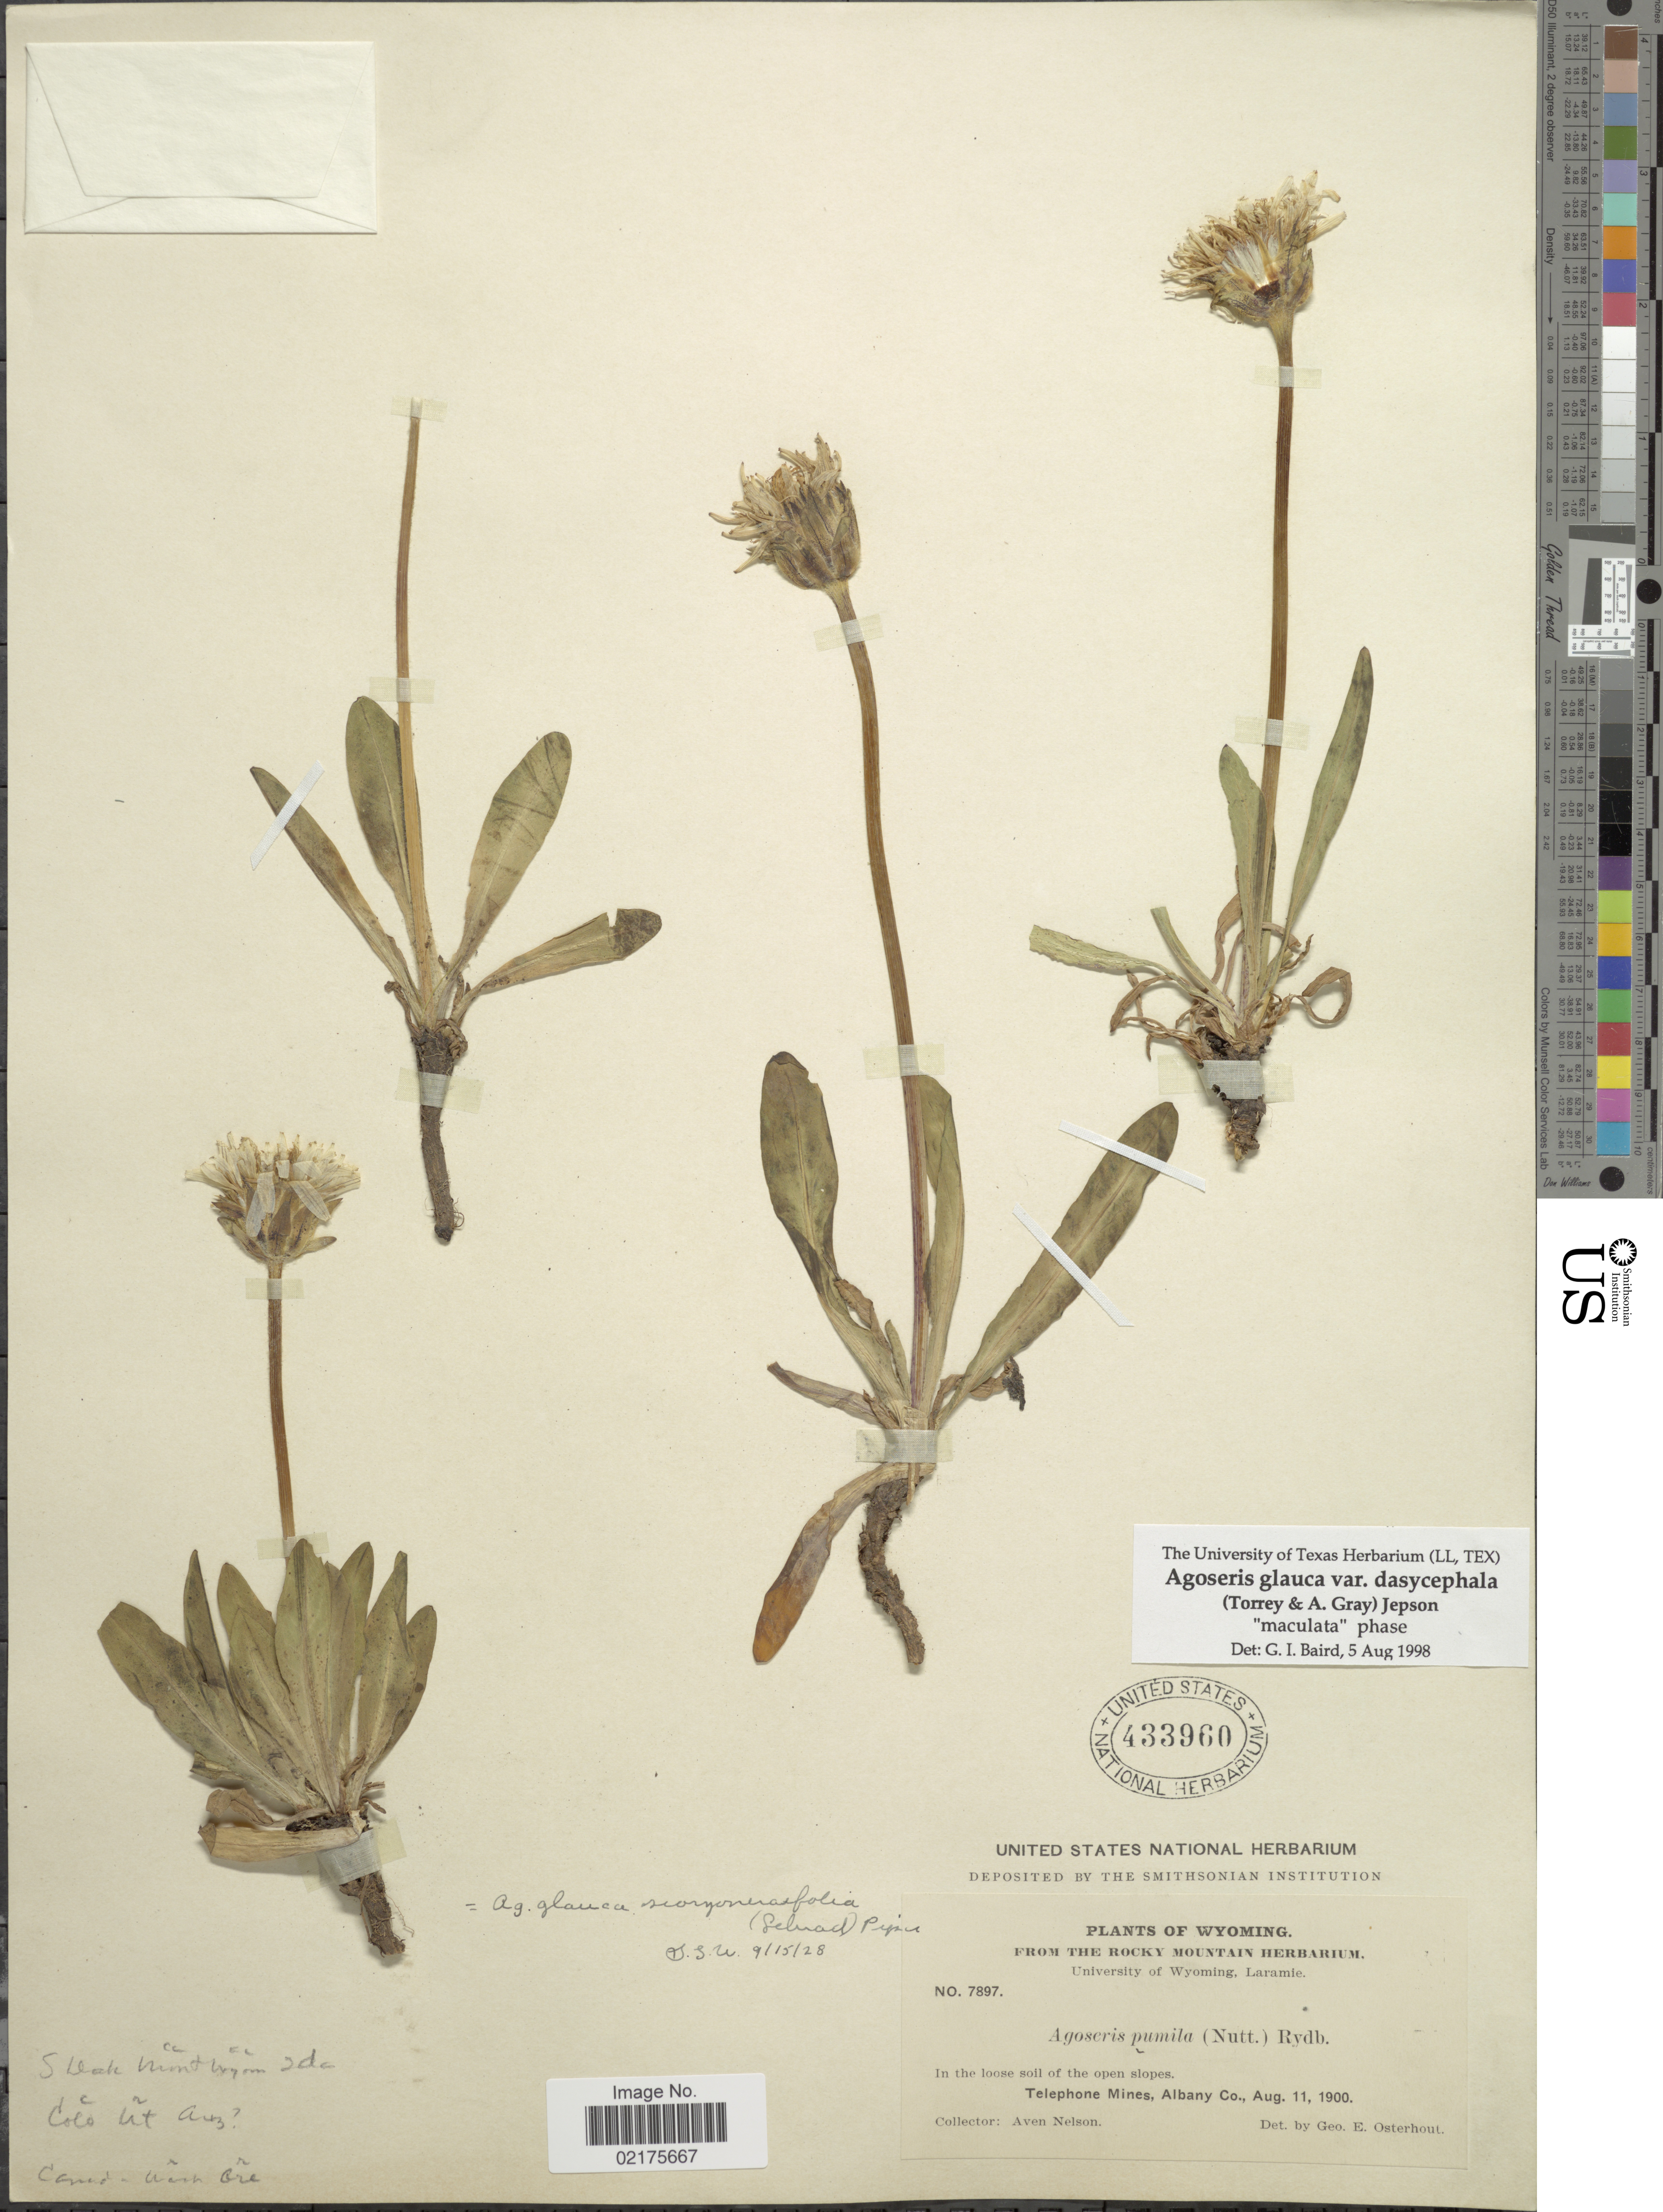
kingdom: Plantae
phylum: Tracheophyta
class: Magnoliopsida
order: Asterales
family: Asteraceae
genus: Agoseris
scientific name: Agoseris glauca var. dasycephala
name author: (Torr. & A. Gray) Jeps.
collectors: A. Nelson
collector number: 7897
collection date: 1900-08-11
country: United States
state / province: Wyoming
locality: In the loose soil of the open slopes, Telephone Mines, Albany Co.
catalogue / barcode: US 433960